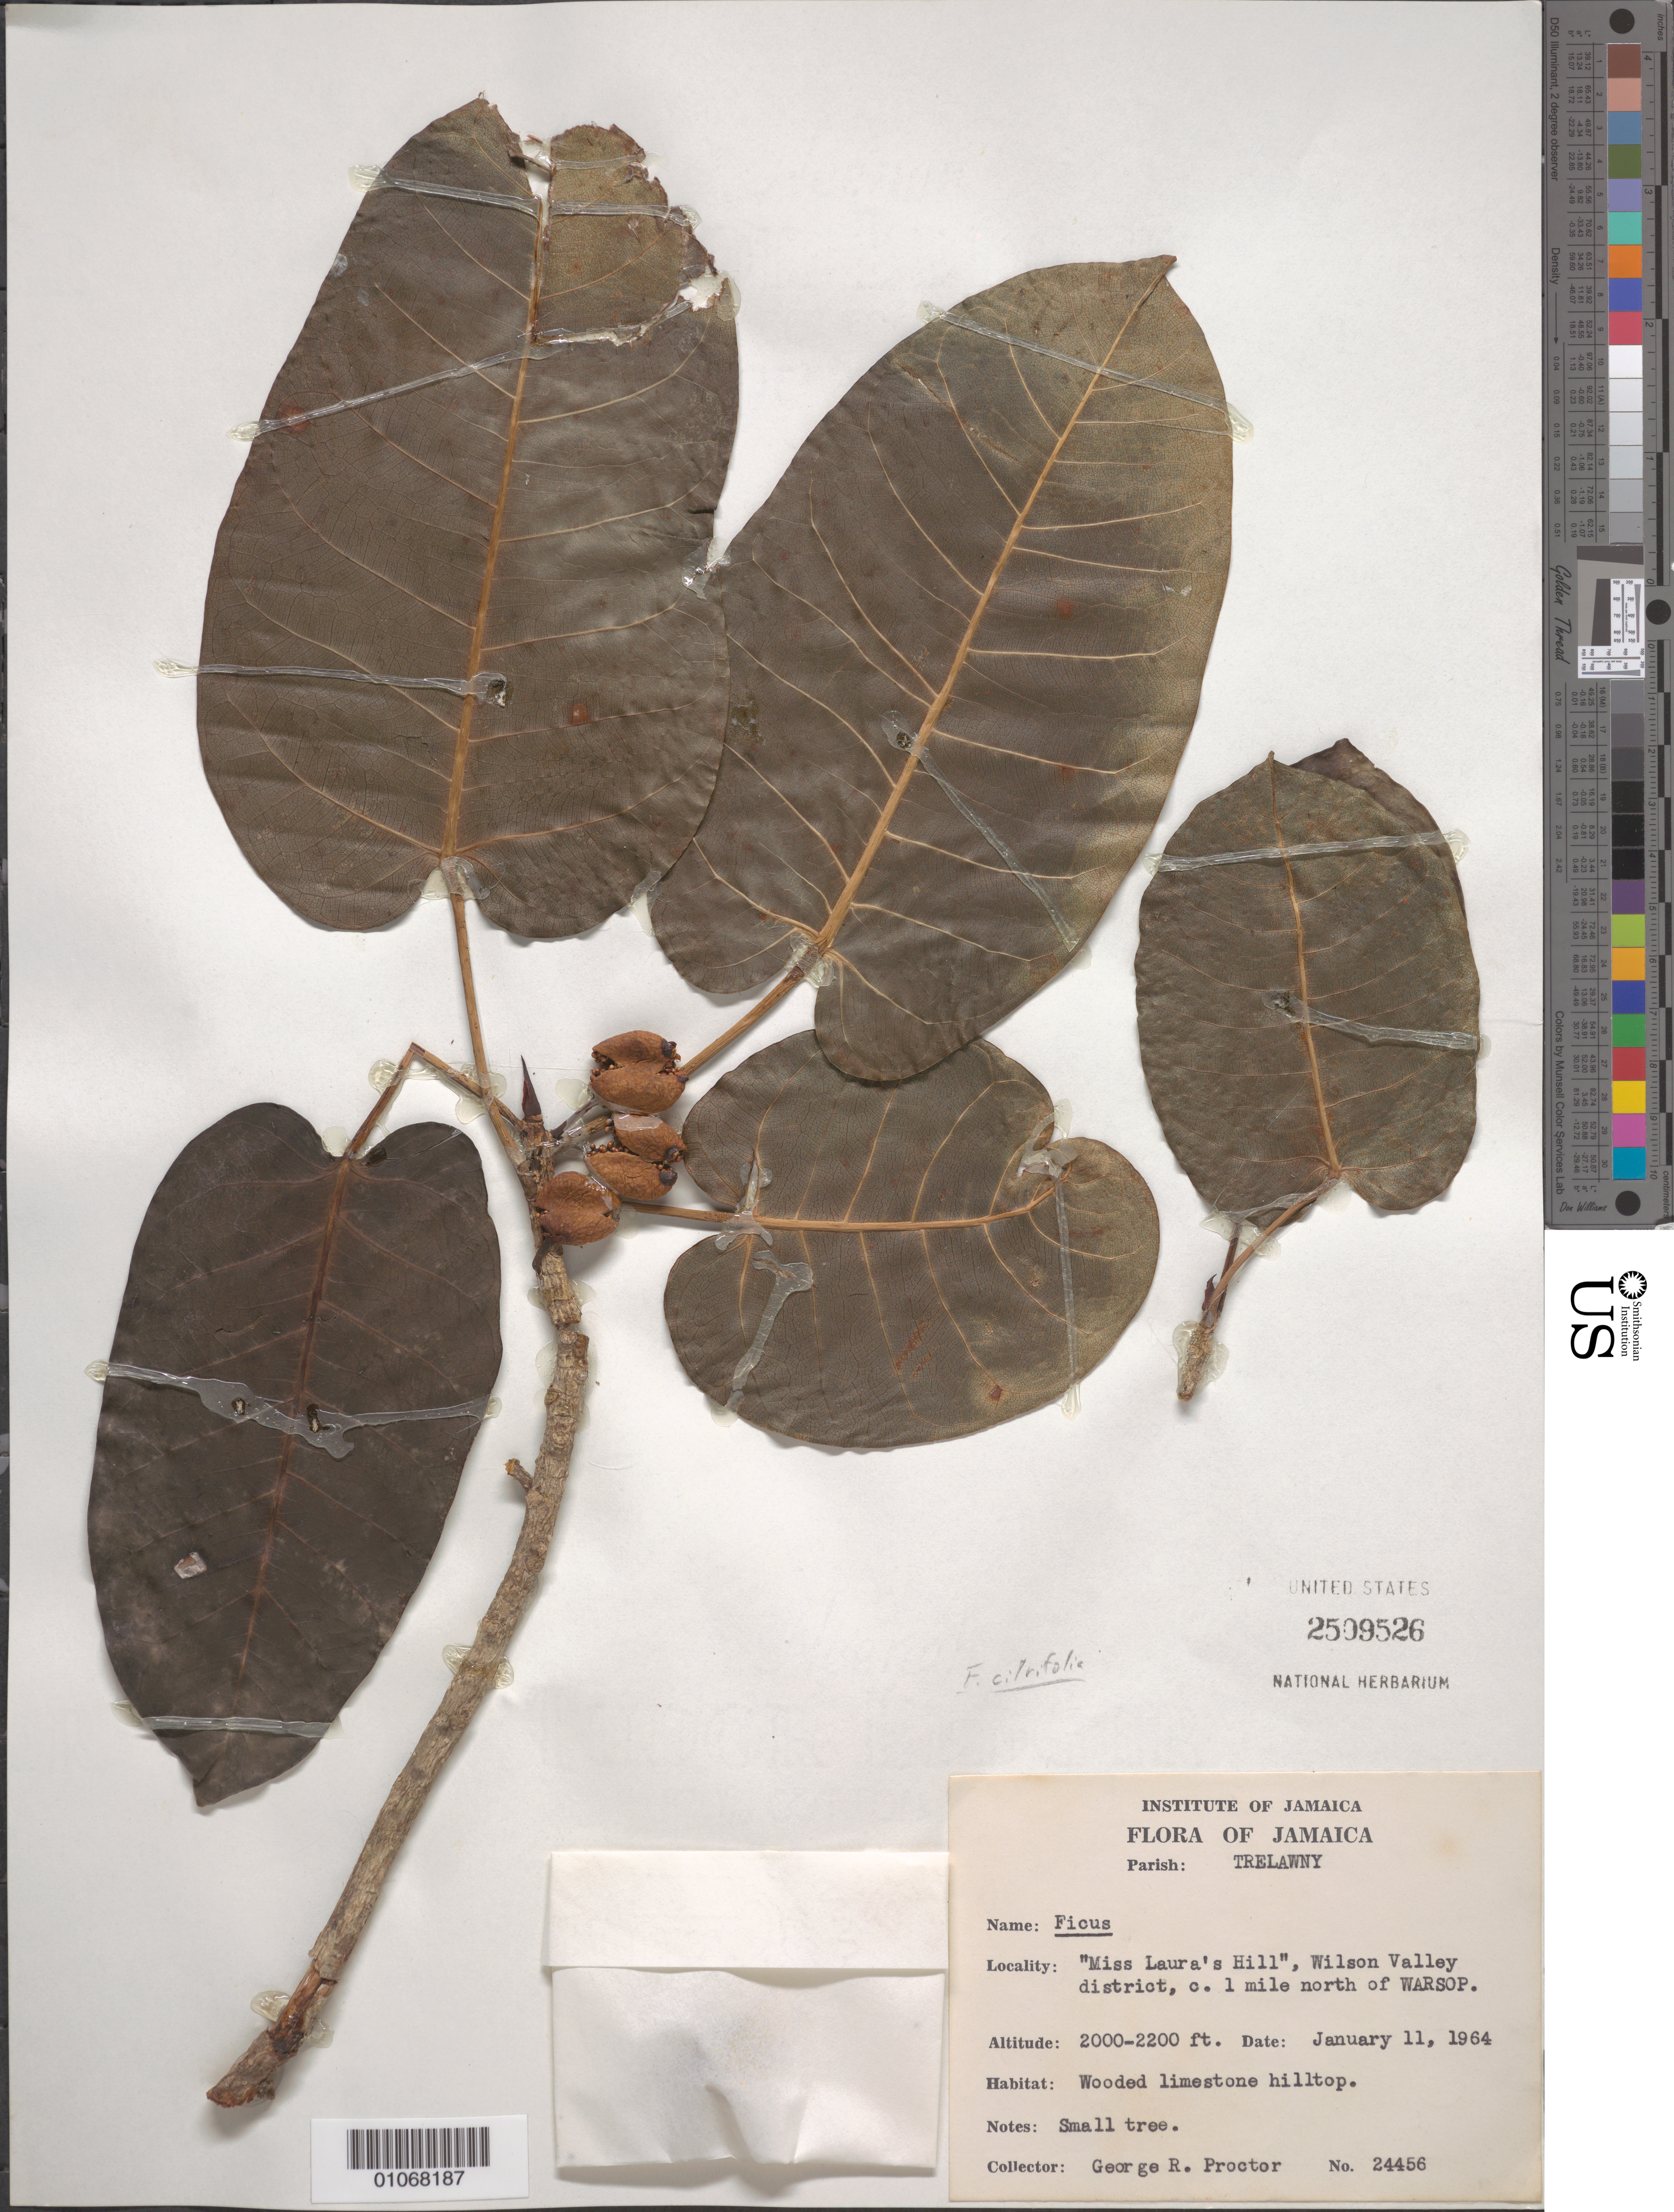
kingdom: Plantae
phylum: Tracheophyta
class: Magnoliopsida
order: Rosales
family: Moraceae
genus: Ficus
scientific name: Ficus nymphaeifolia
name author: Mill.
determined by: Cardoso Pederneiras, L.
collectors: G. R. Proctor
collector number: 24456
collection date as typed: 11 Jan 1964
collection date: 1964-01-11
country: Jamaica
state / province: Trelawny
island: Jamaica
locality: "Miss Laura's Hill", Wilson Valley district, c. 1 mile north of Warsop.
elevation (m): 610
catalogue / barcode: US 2509526